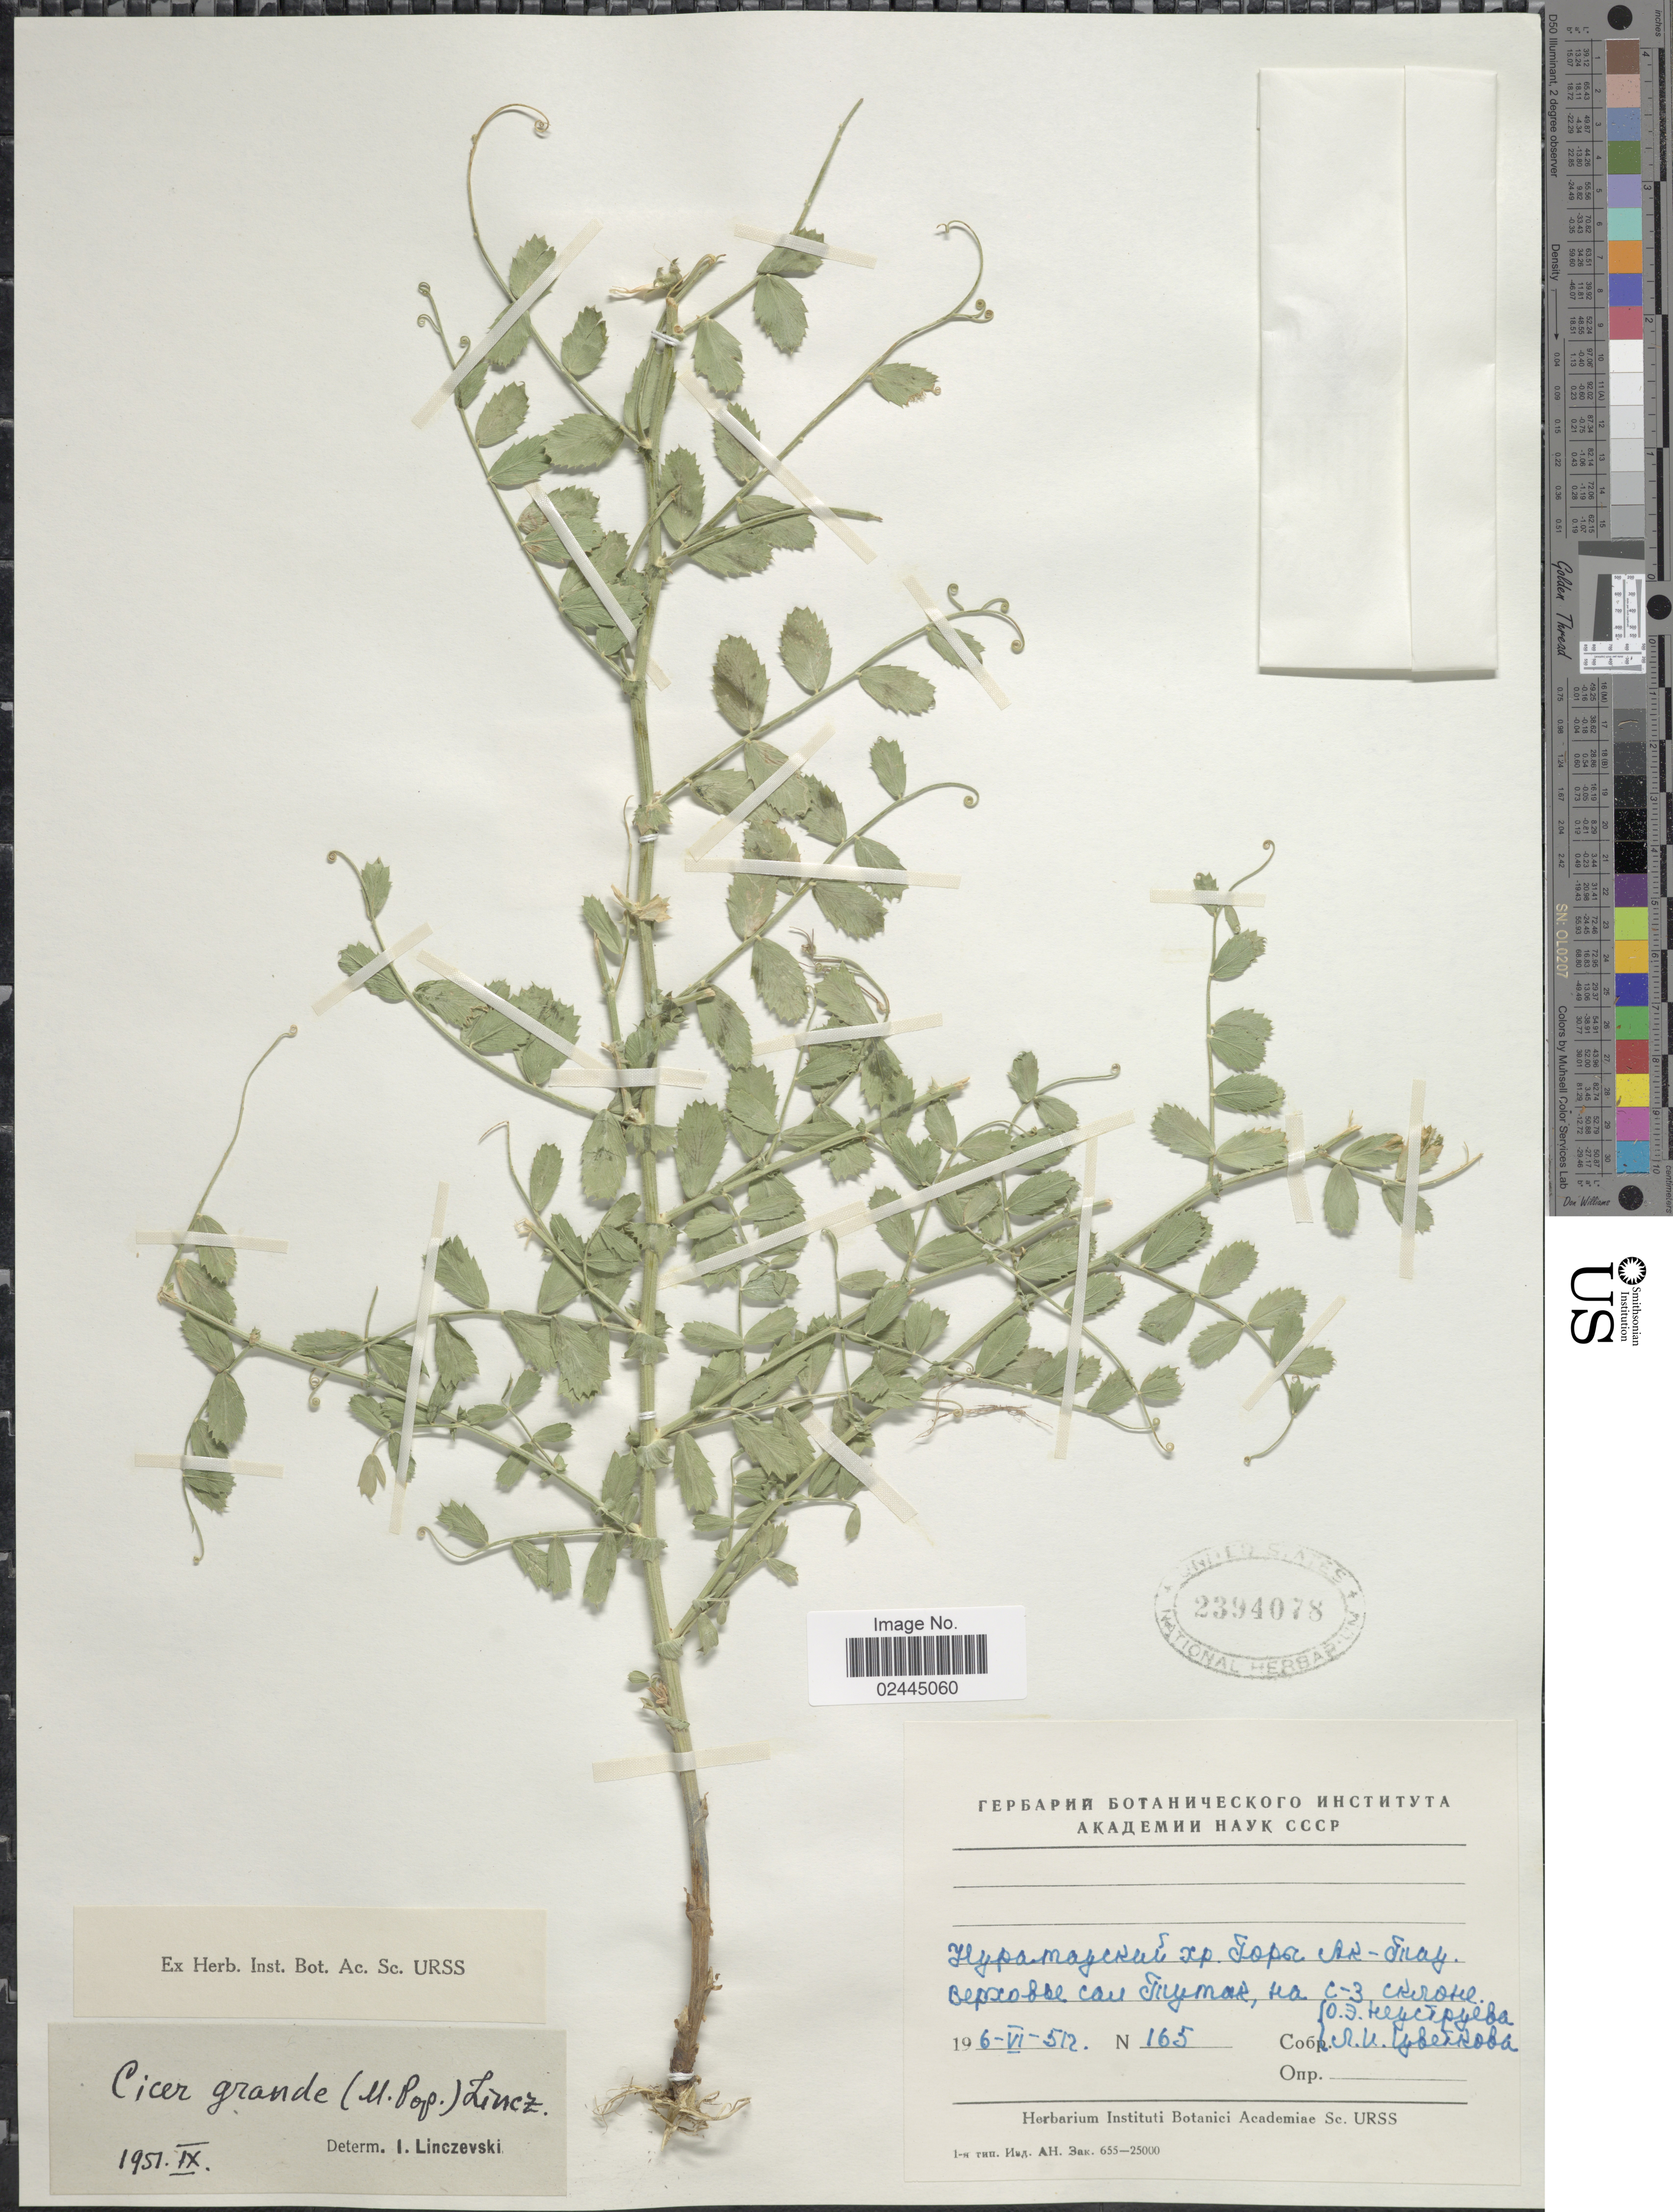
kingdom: Plantae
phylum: Tracheophyta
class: Magnoliopsida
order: Fabales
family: Fabaceae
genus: Cicer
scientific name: Cicer grande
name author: (Popov) Korotkova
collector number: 165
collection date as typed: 196-VI-512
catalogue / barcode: US 2394078